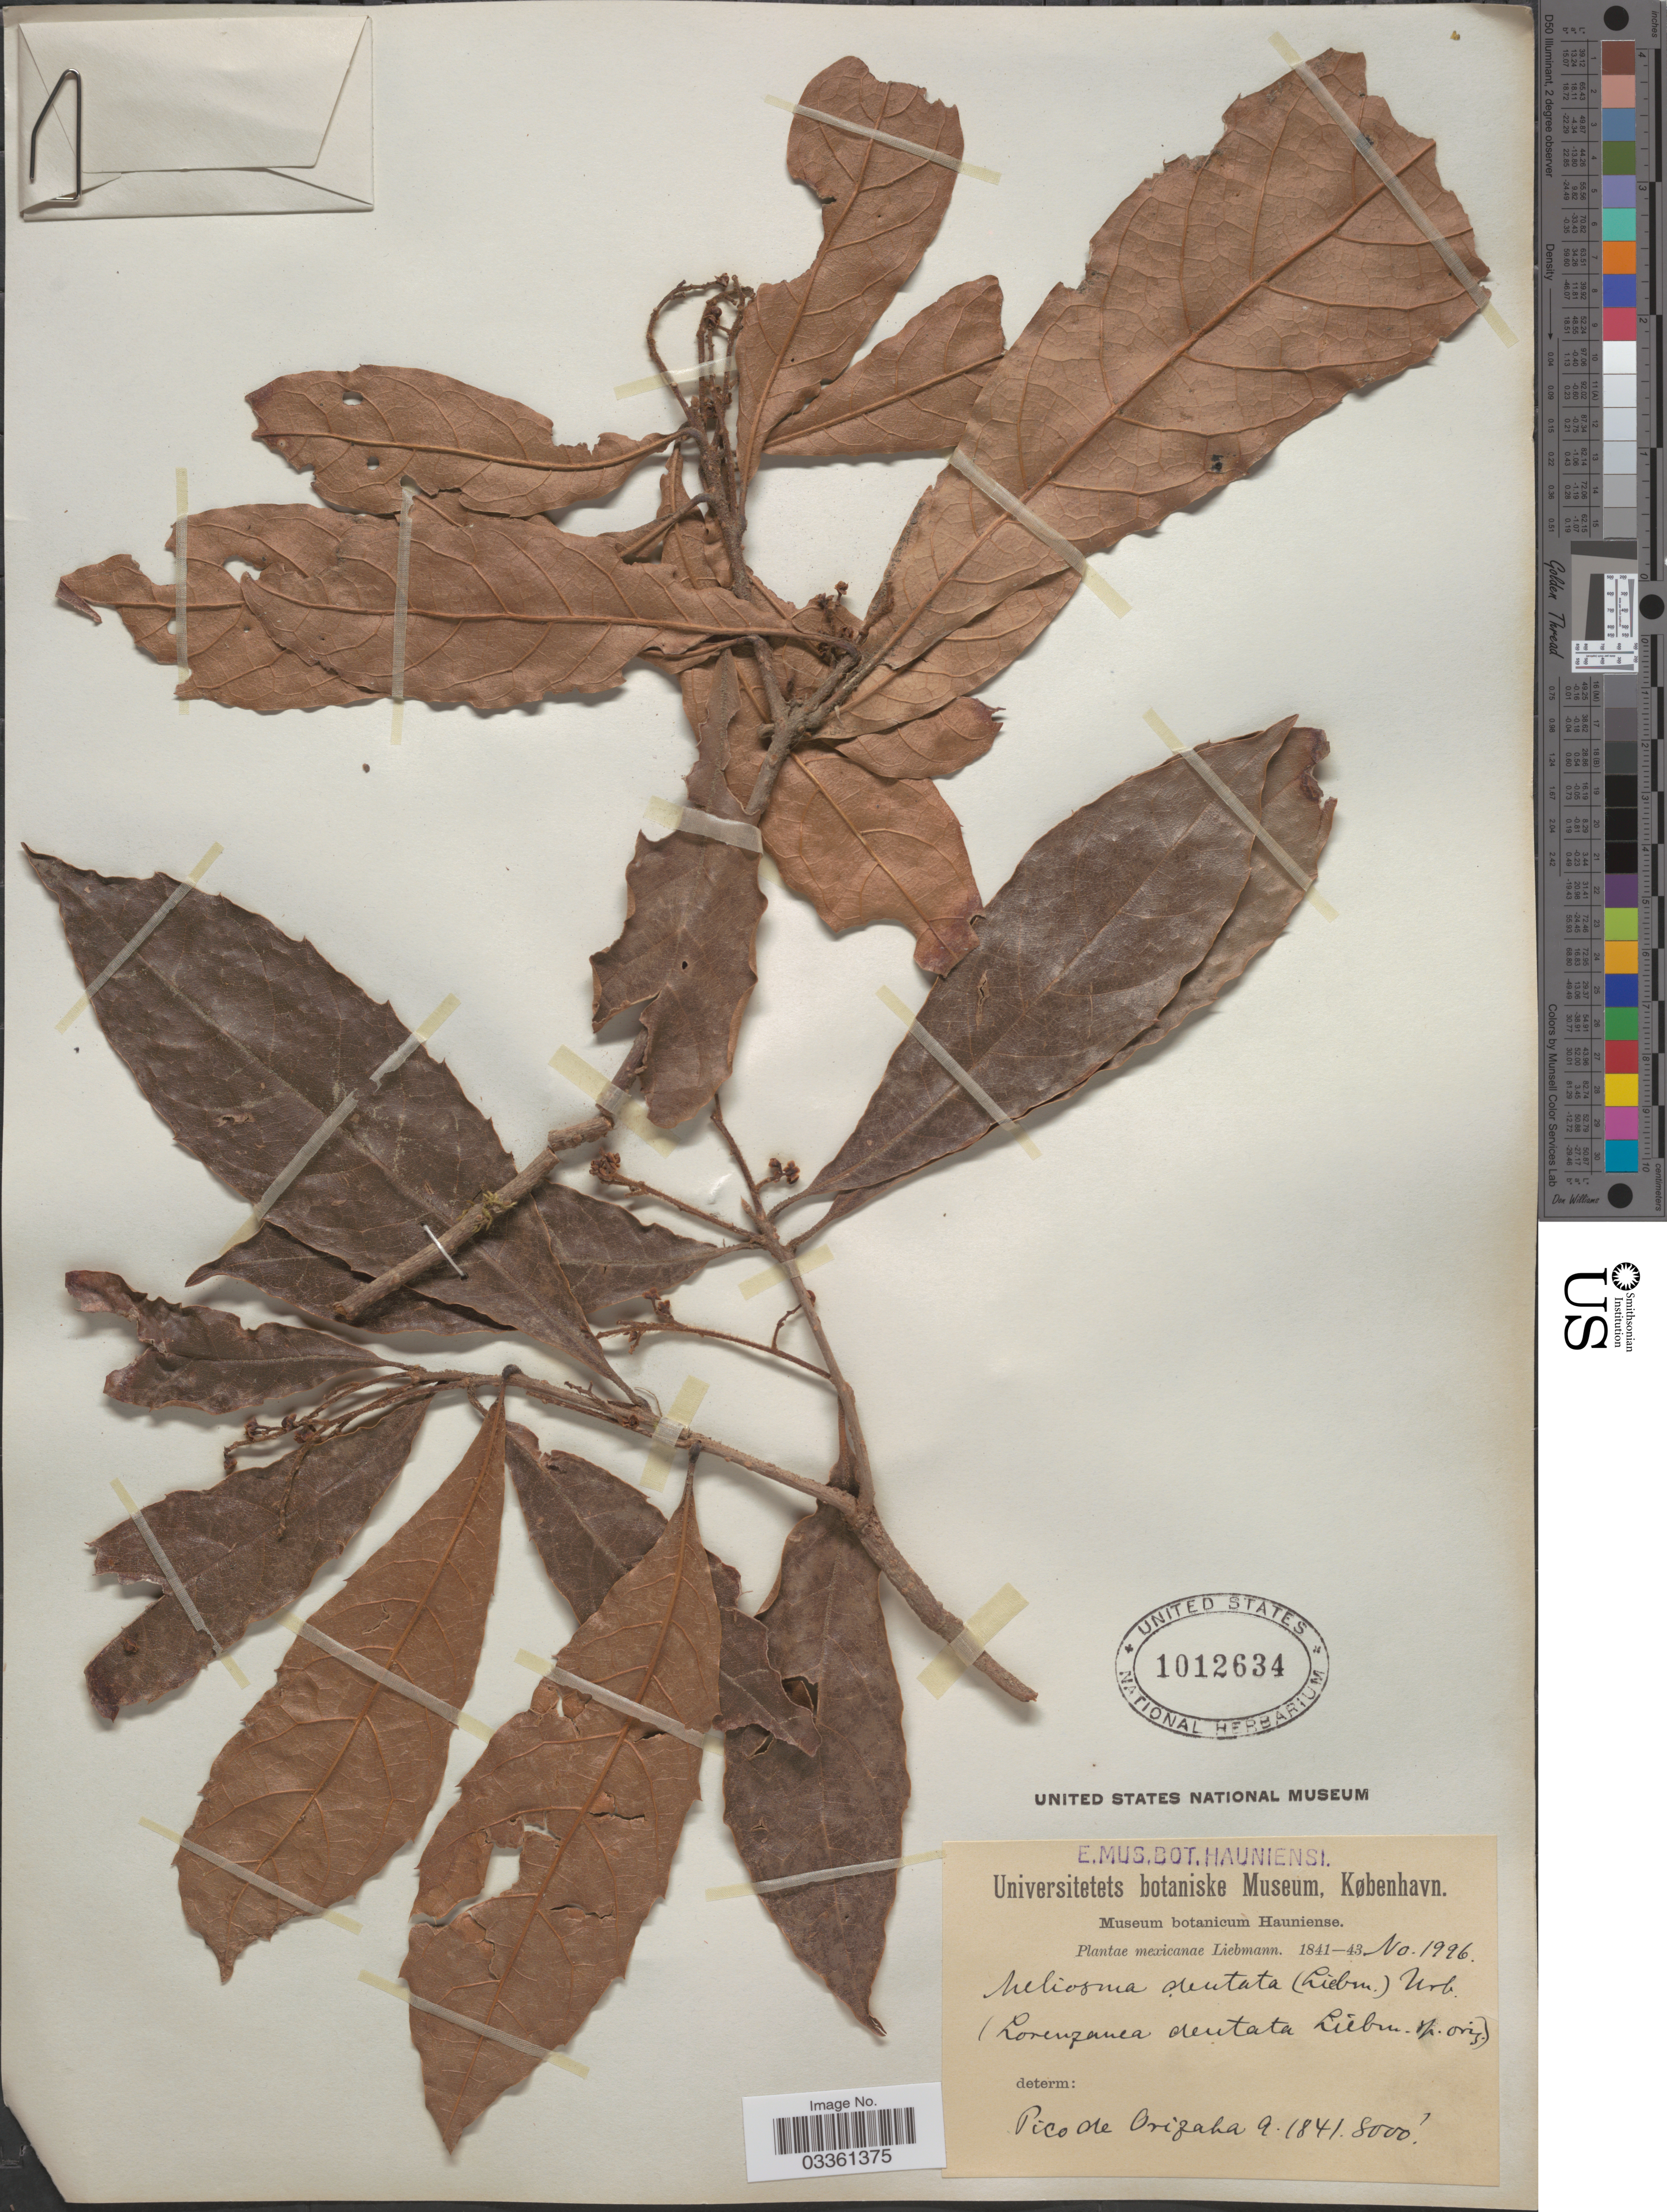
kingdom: Plantae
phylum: Tracheophyta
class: Magnoliopsida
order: Proteales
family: Sabiaceae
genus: Meliosma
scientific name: Meliosma dentata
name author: (Liebm.) Urb.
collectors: Liebmann, --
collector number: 1996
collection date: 1841-09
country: Mexico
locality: Pico de Orizaba.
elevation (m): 2438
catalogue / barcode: US 1012634